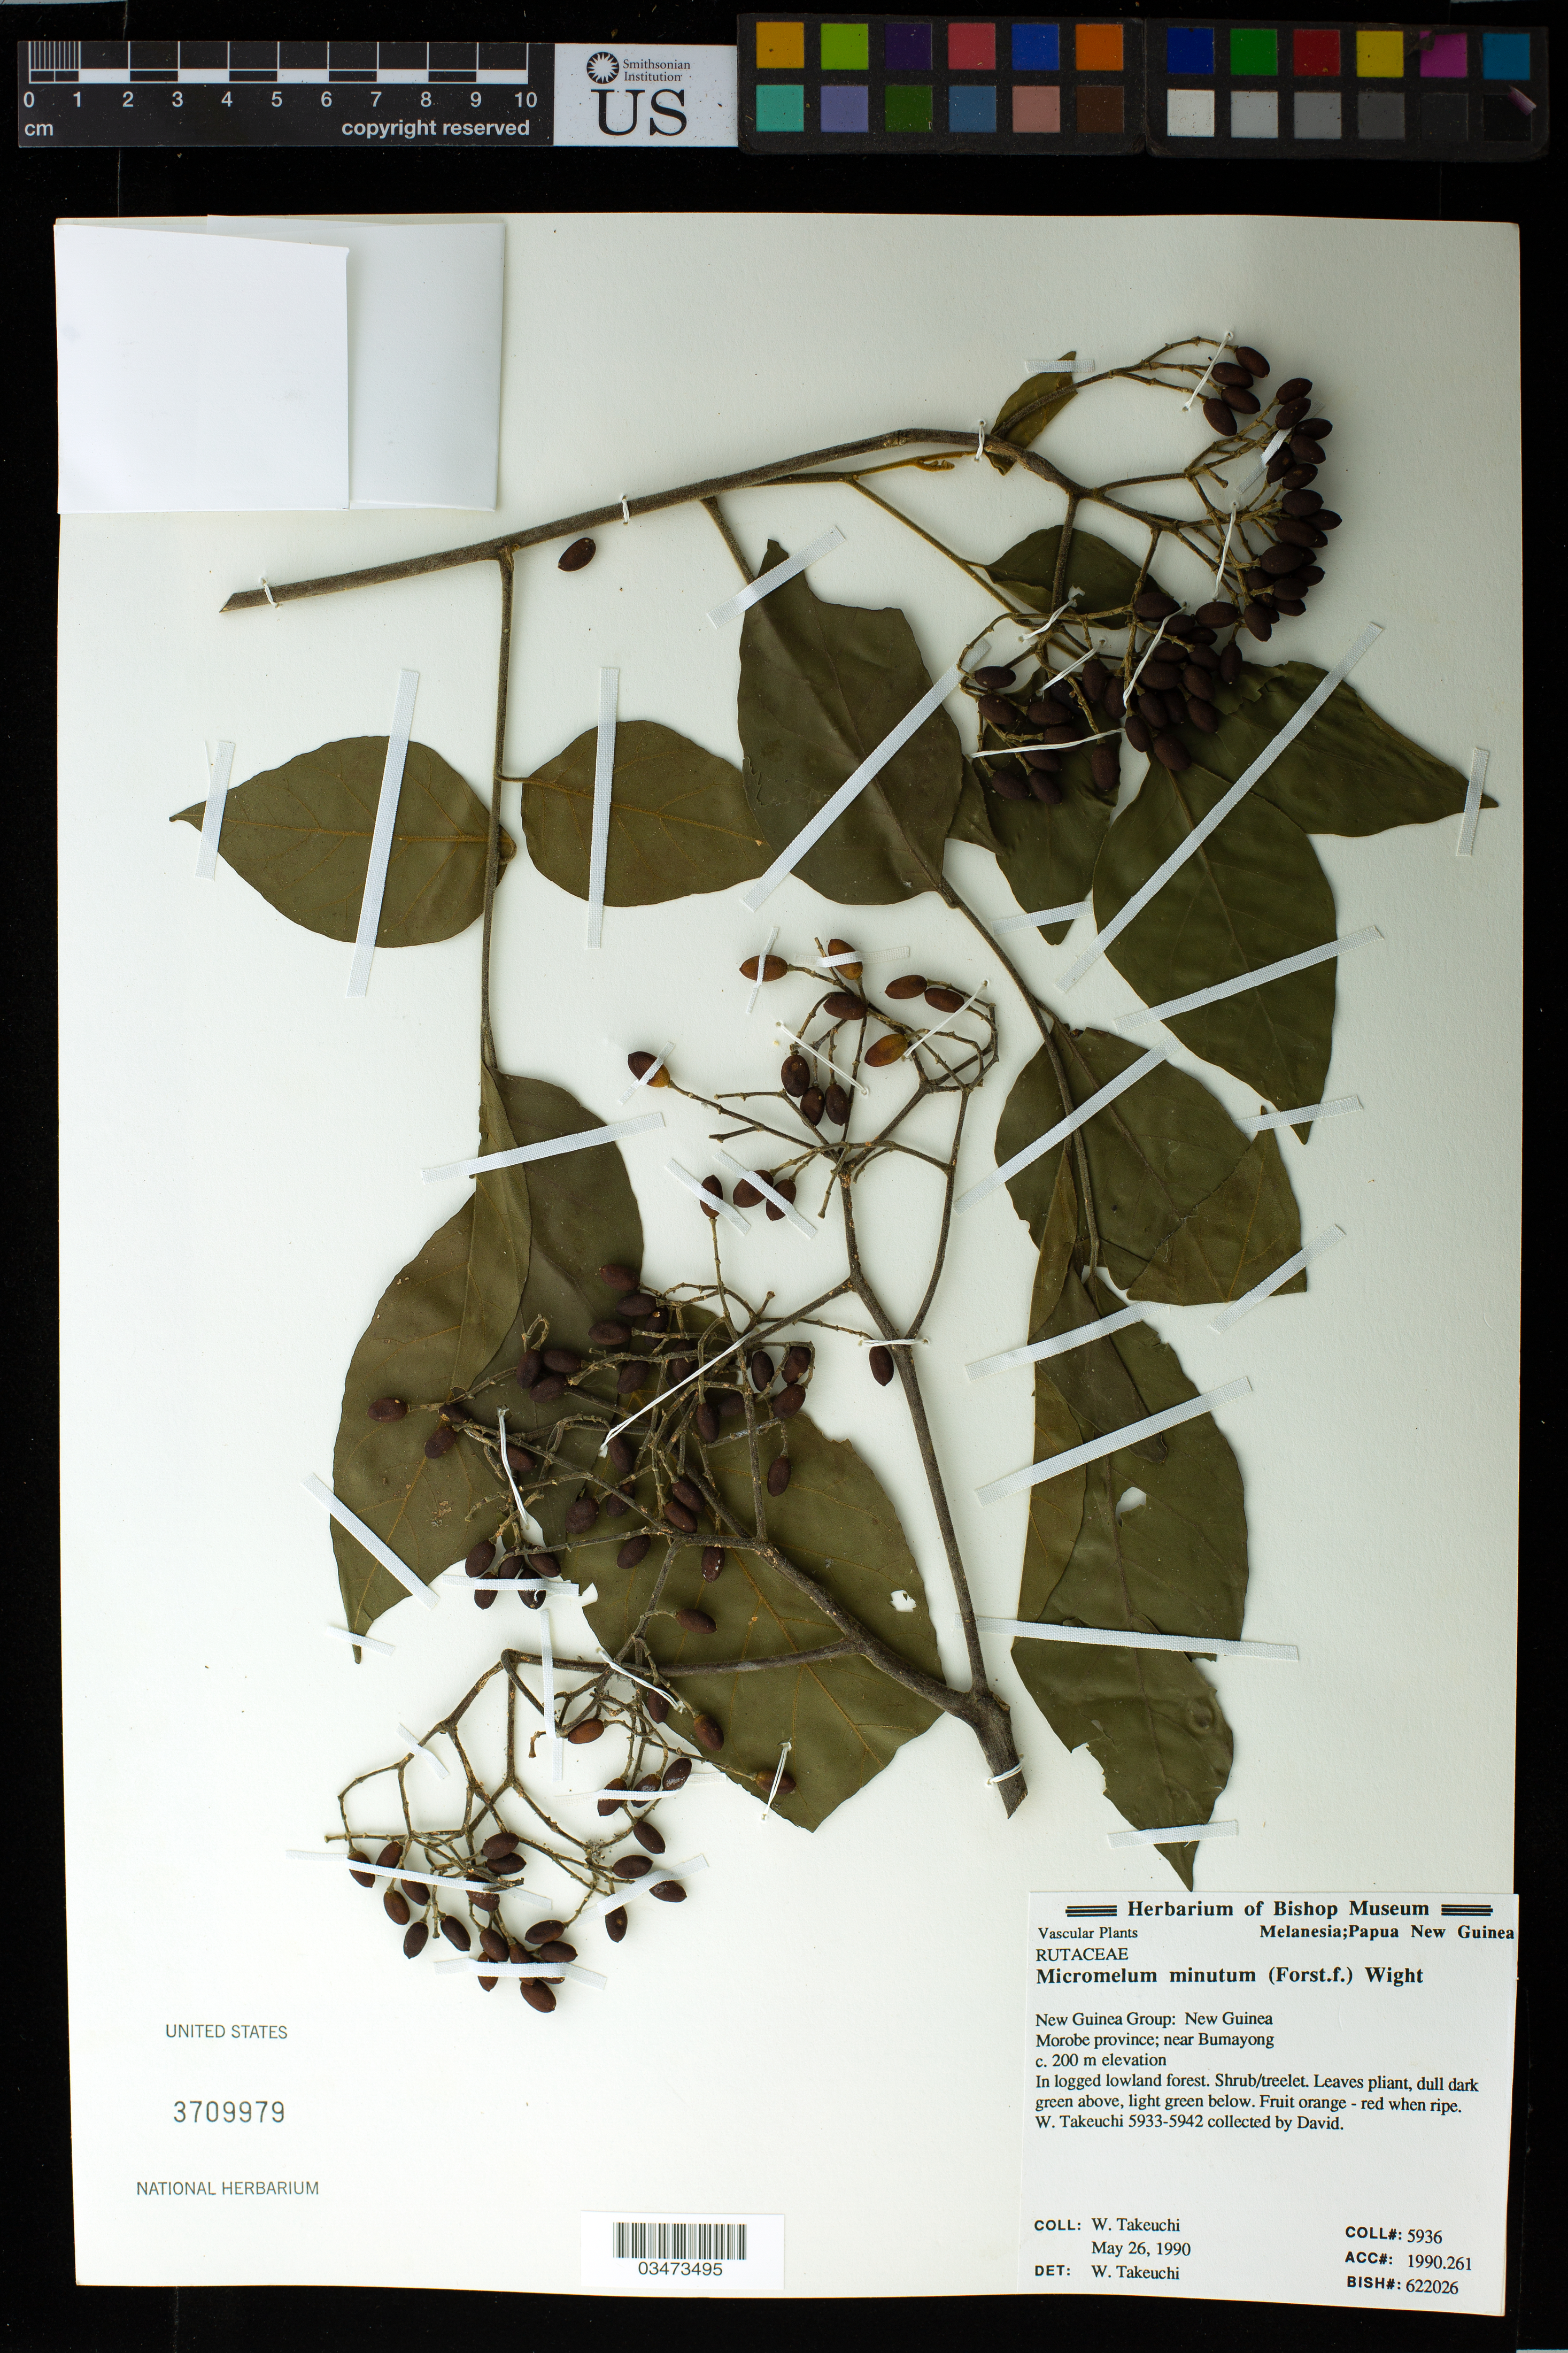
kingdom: Plantae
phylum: Tracheophyta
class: Magnoliopsida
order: Sapindales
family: Rutaceae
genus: Micromelum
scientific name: Micromelum minutum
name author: (G. Forst.) Wight & Arn.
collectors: W. Takeuchi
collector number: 5936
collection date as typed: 22 May 1990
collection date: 1990-05-22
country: Papua New Guinea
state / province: Morobe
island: New Guinea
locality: Morobe Province; near Bumayong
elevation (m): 200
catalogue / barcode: US 3709979